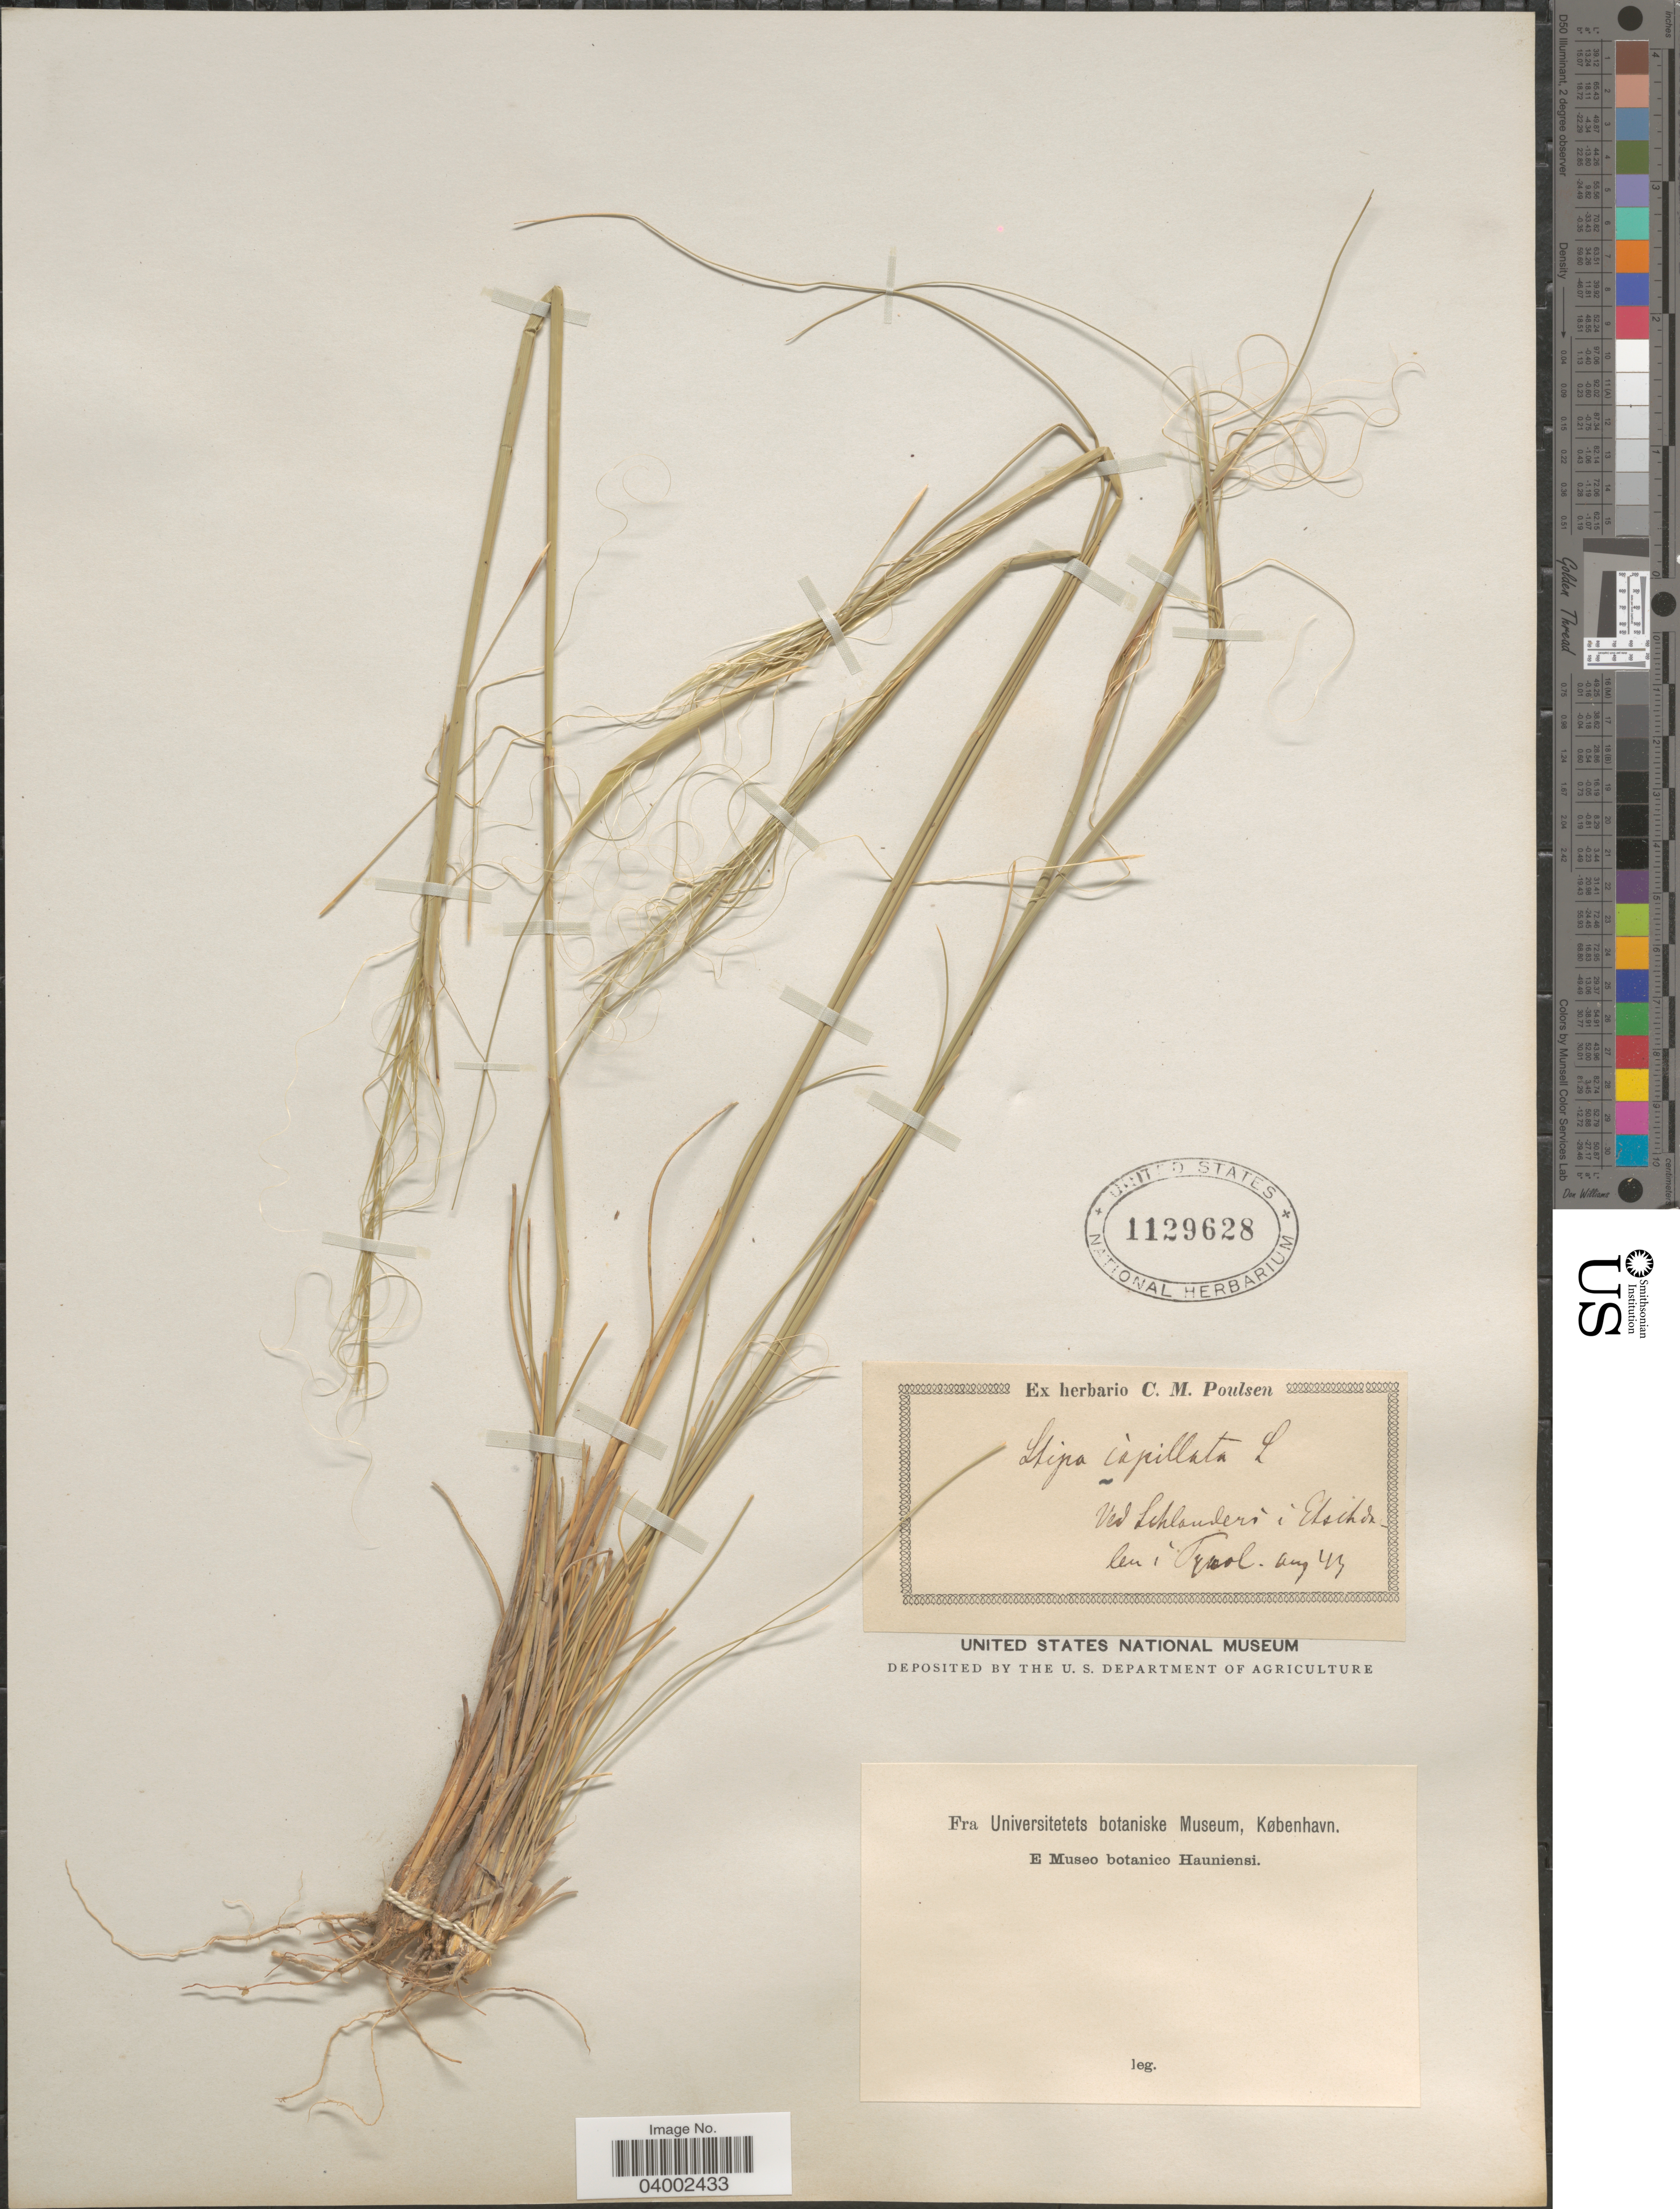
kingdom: Plantae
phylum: Tracheophyta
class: Liliopsida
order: Poales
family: Poaceae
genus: Stipa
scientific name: Stipa capillata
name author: L.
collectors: ex herb. C. M. Poulsen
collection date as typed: Transcribed d/m/y: /8/43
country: Italy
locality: Ved Schlanders: Elschdalen [interpreted]: Tyrol.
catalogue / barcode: US 1129628